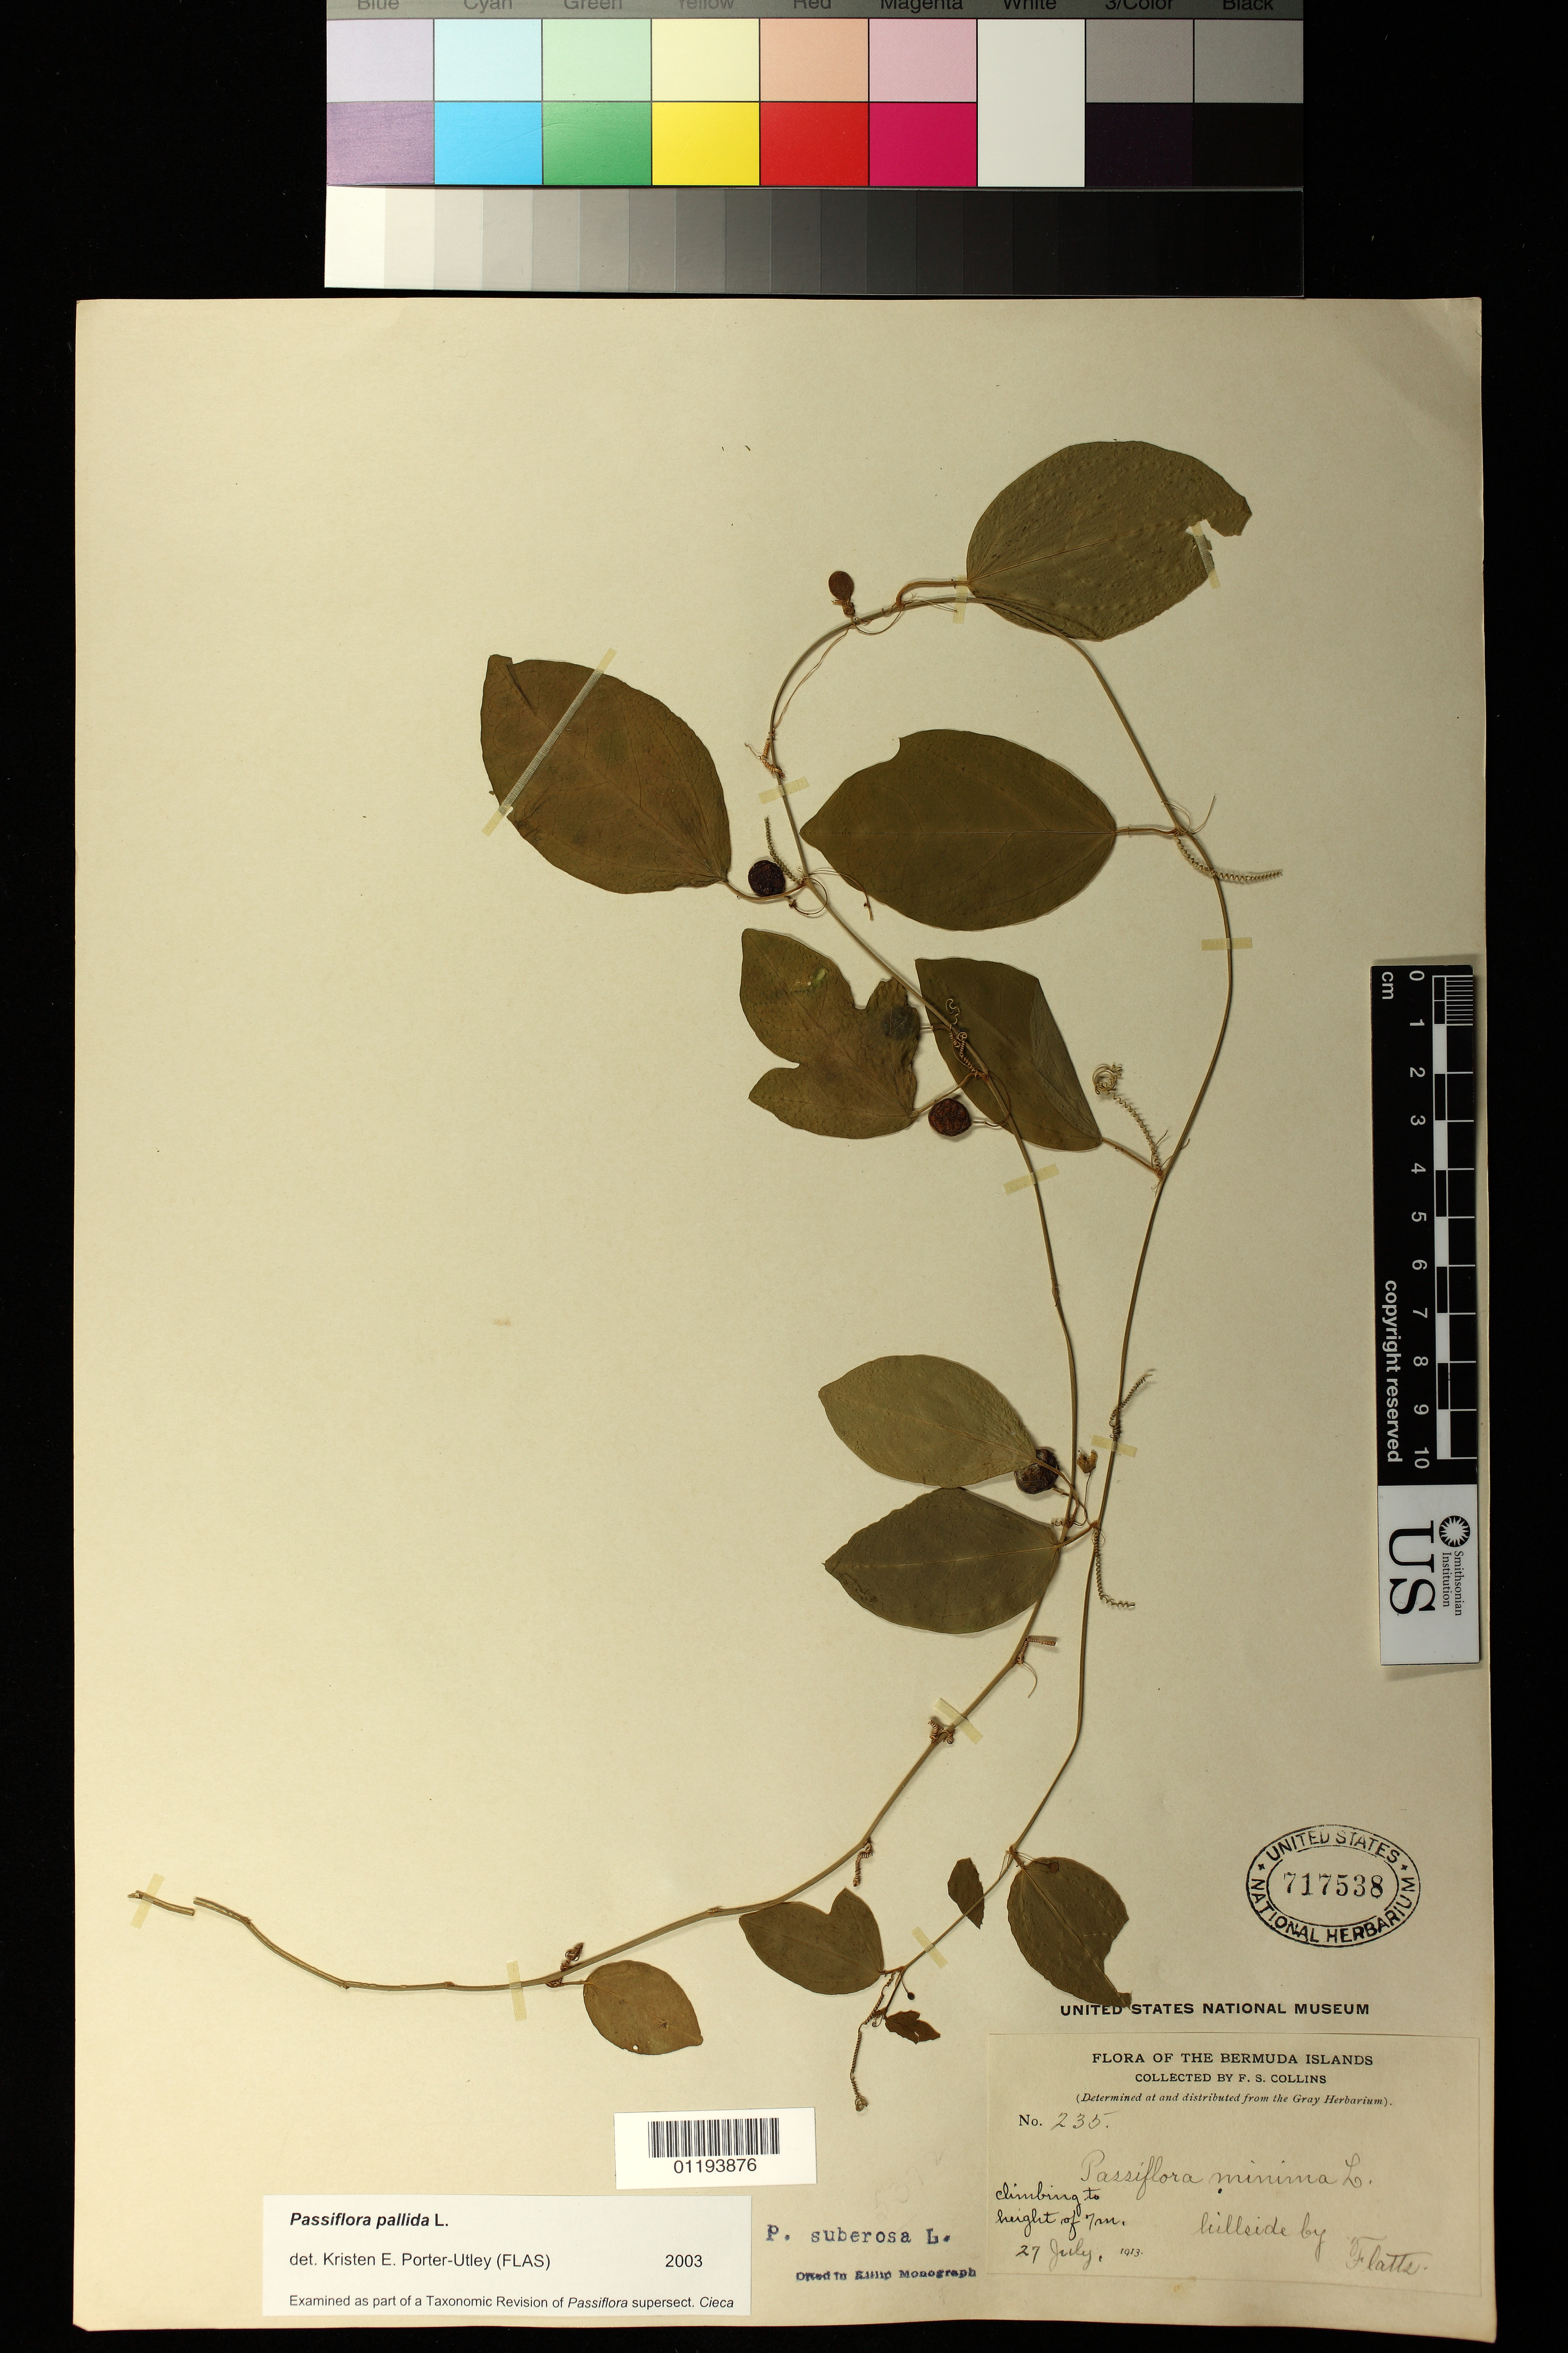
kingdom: Plantae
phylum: Tracheophyta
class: Magnoliopsida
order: Malpighiales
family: Passifloraceae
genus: Passiflora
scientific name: Passiflora pallida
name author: L.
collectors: F. Collins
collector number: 235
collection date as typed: Jul 27 1913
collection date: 1913-07-27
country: Bermuda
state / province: Smith's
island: Bermuda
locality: Hillside by Flatts [Flatt's Village]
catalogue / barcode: US 717538